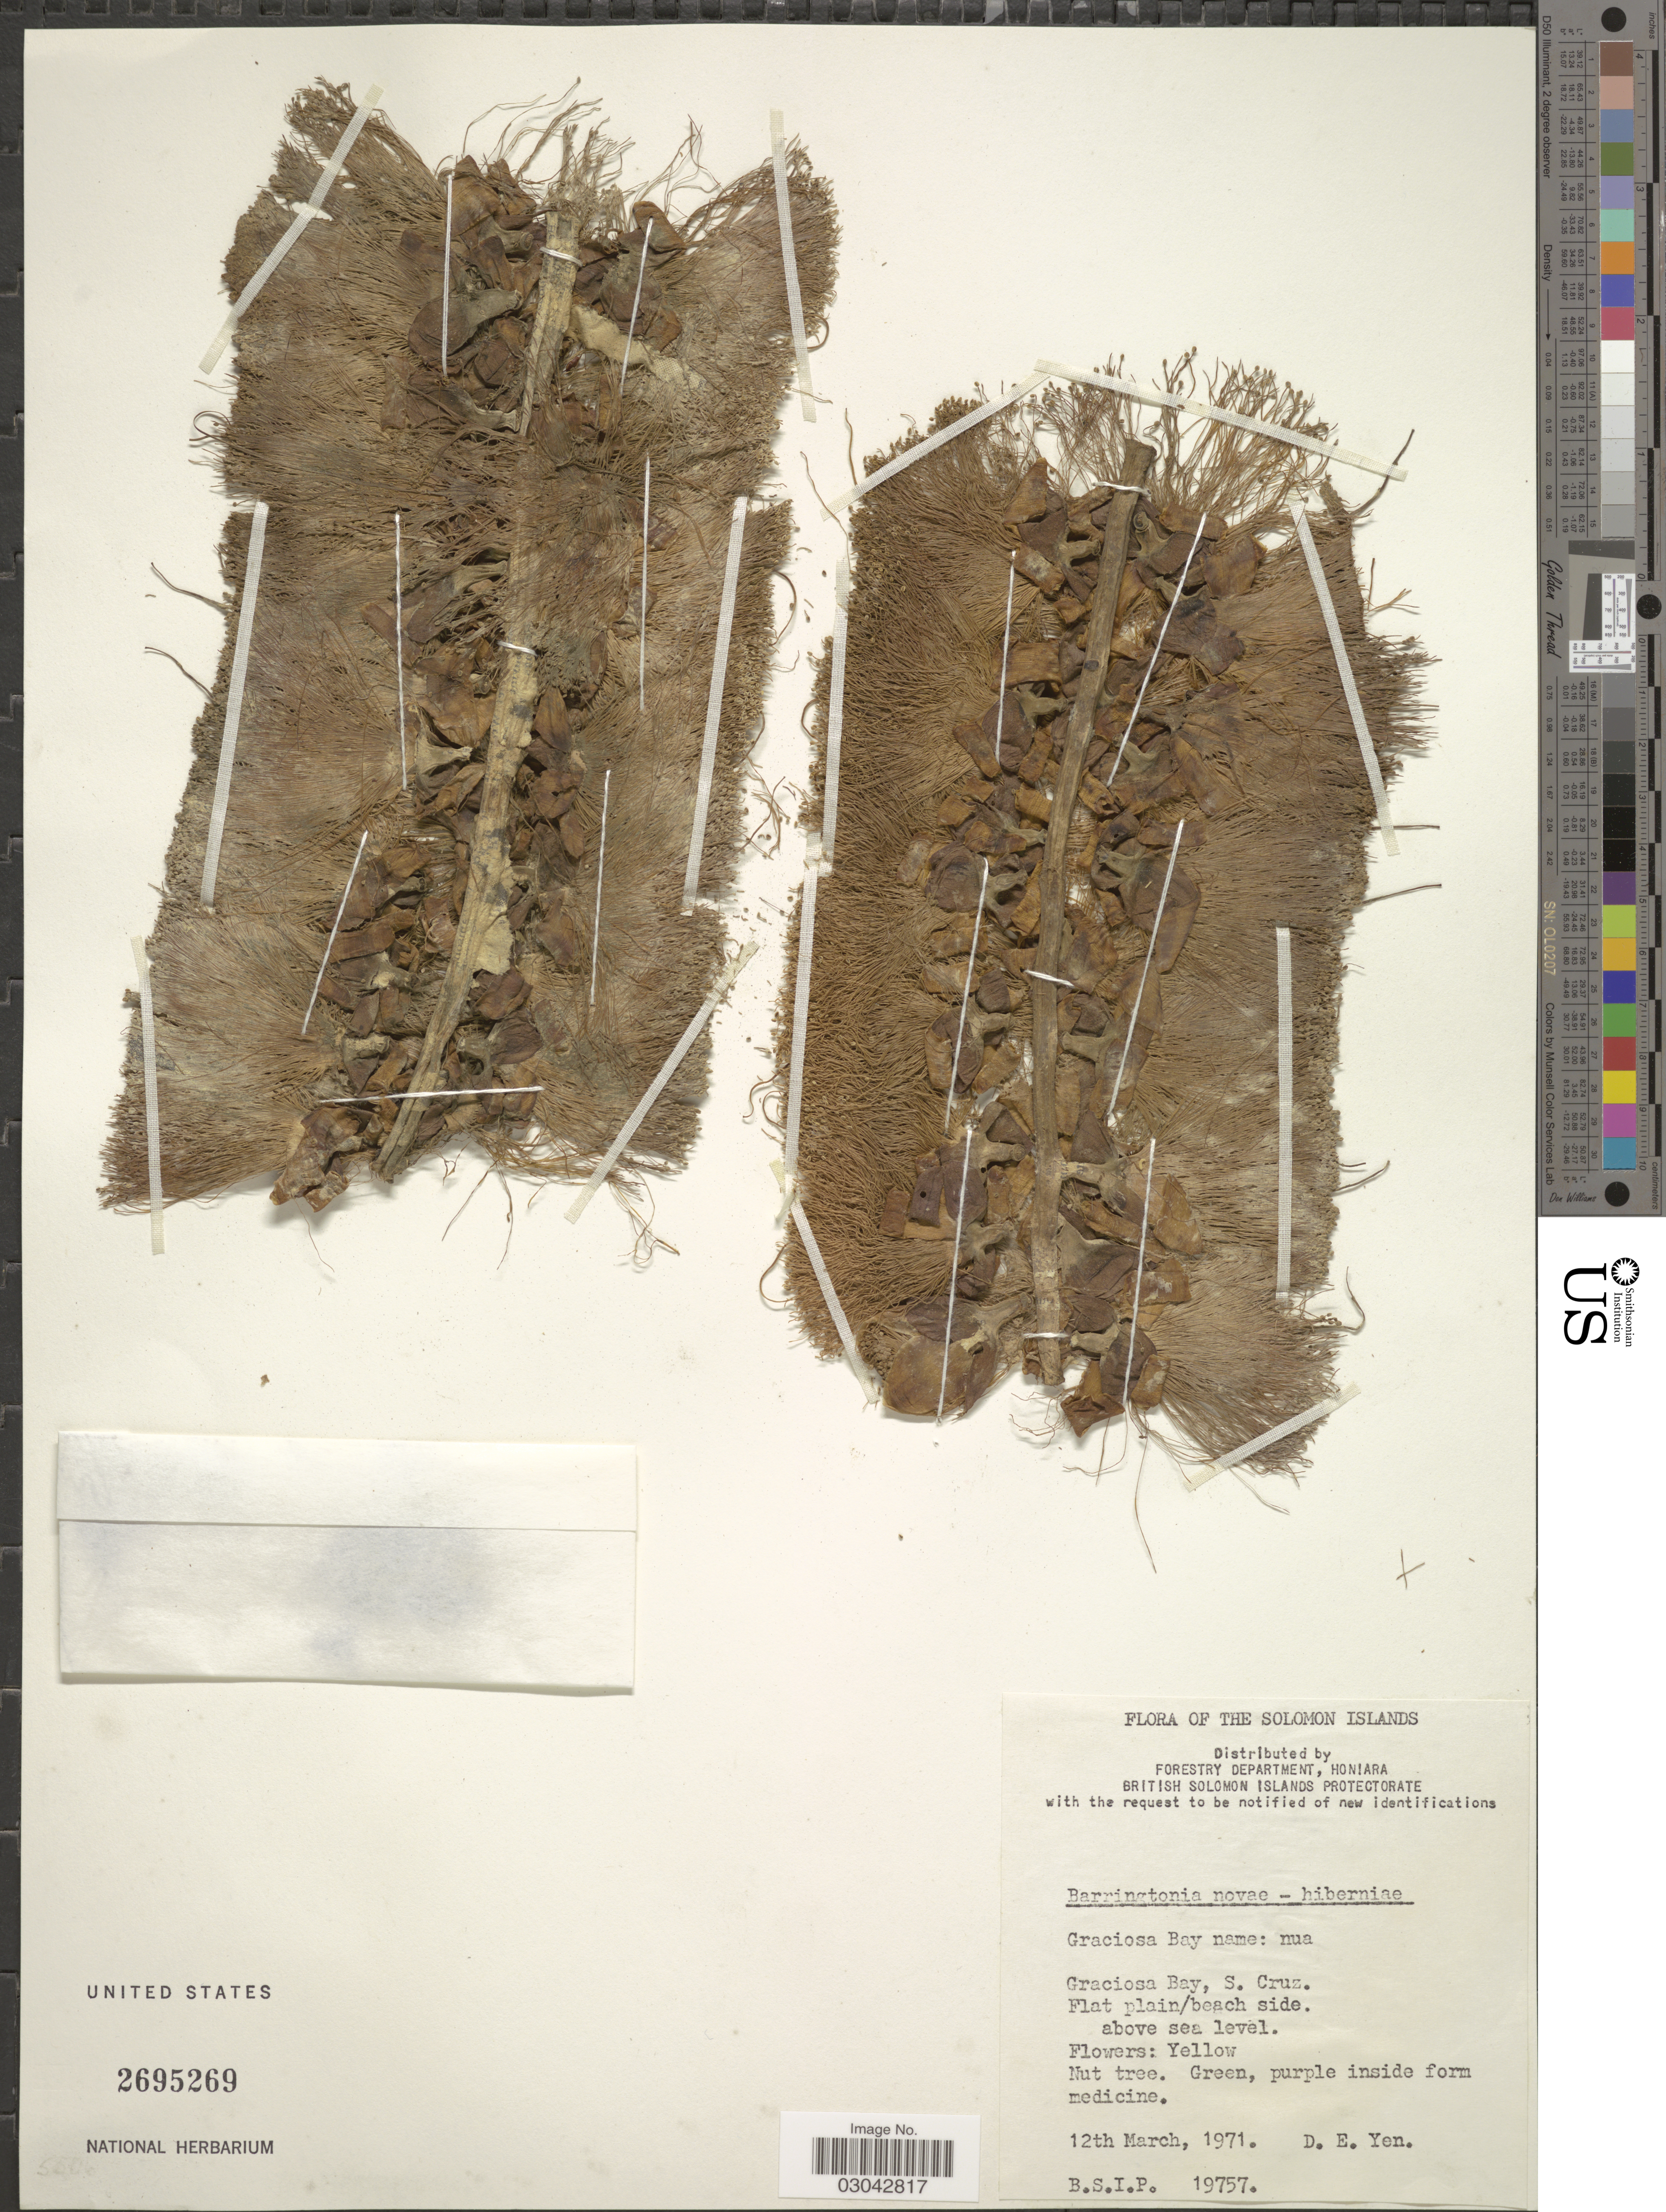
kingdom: Plantae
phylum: Tracheophyta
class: Magnoliopsida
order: Ericales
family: Lecythidaceae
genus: Barringtonia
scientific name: Barringtonia novae-hiberniae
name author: Lauterb.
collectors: D. Yen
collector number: B.S.I.P.19757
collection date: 1971-03-12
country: Solomon Islands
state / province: Santa Cruz Is.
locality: Graciosa Bay, S. Cruz.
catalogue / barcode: US 2695269